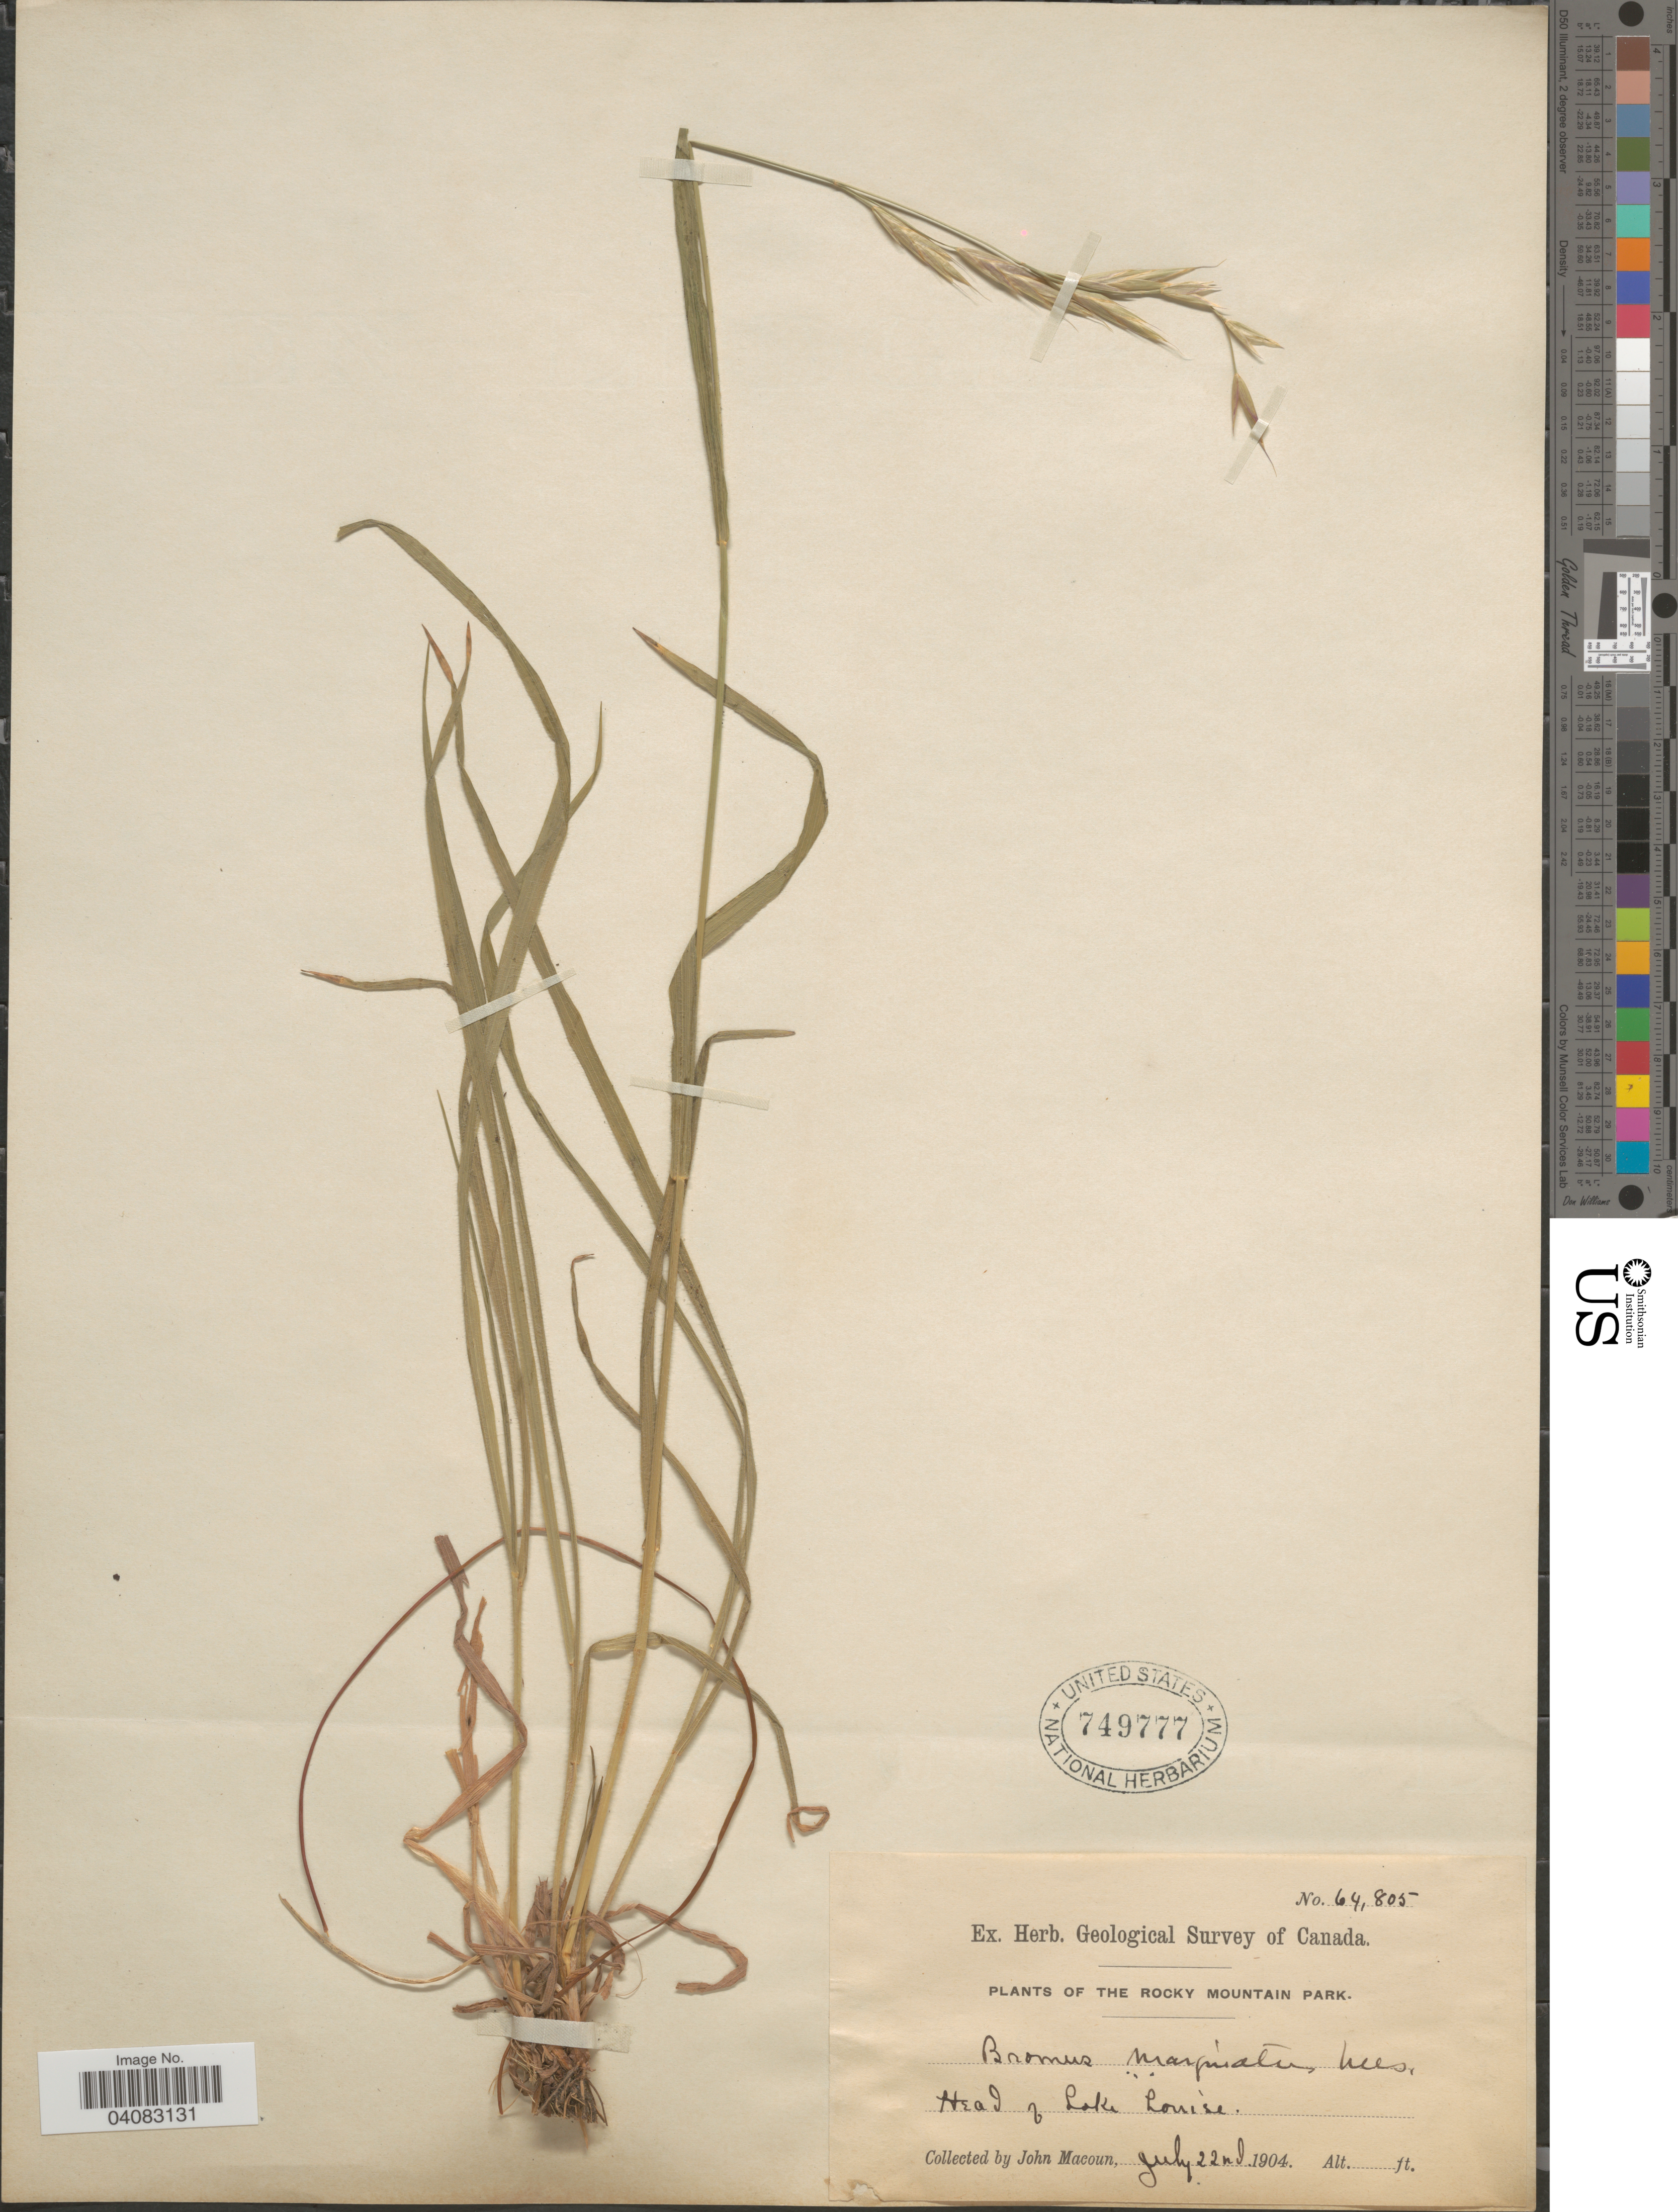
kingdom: Plantae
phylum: Tracheophyta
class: Liliopsida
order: Poales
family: Poaceae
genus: Bromus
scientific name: Bromus marginatus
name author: Nees ex Steud.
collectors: J. Macoun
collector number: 64805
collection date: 1904-07-22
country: Canada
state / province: Alberta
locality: Herb. Geological Survey of Canada. The Rocky Mountain Park. Head of Lake Louise.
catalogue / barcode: US 749777